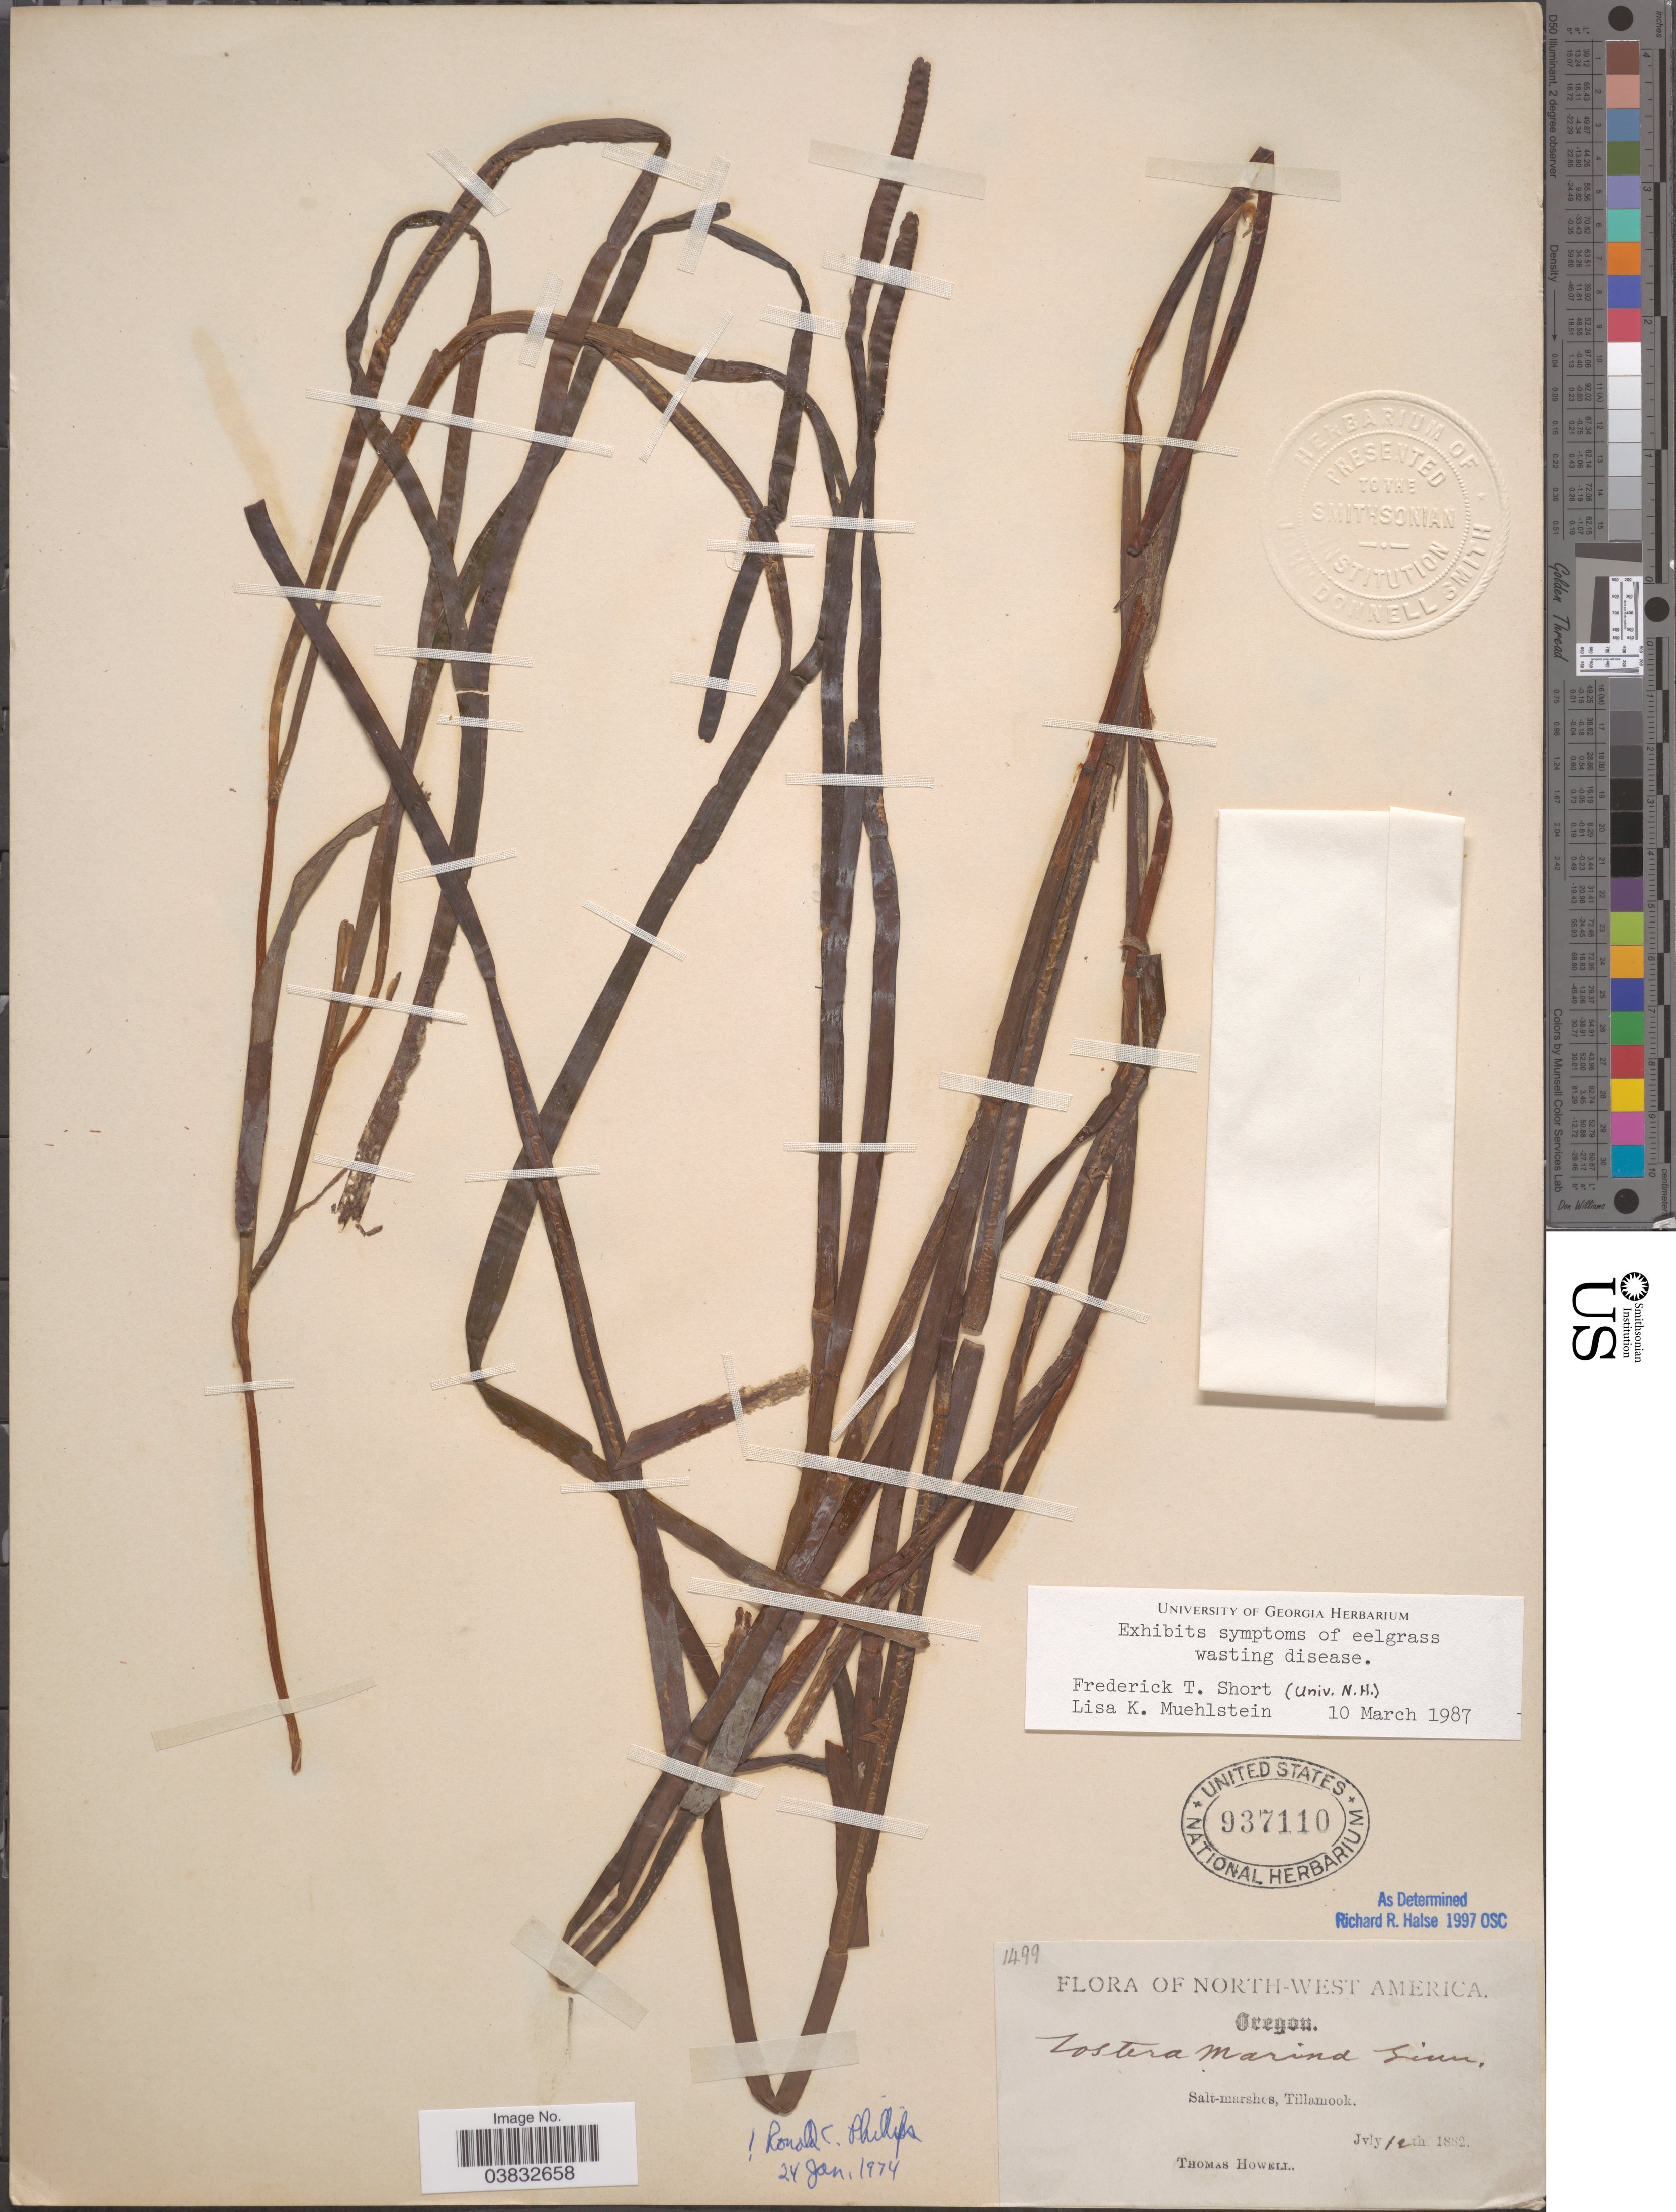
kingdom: Plantae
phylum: Tracheophyta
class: Liliopsida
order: Alismatales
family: Zosteraceae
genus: Zostera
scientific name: Zostera marina var. typica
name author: L.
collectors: T. Howell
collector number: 1499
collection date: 1882-07-12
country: United States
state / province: Oregon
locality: North-west America. Salt-marshes, Tillamook.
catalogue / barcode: US 937110